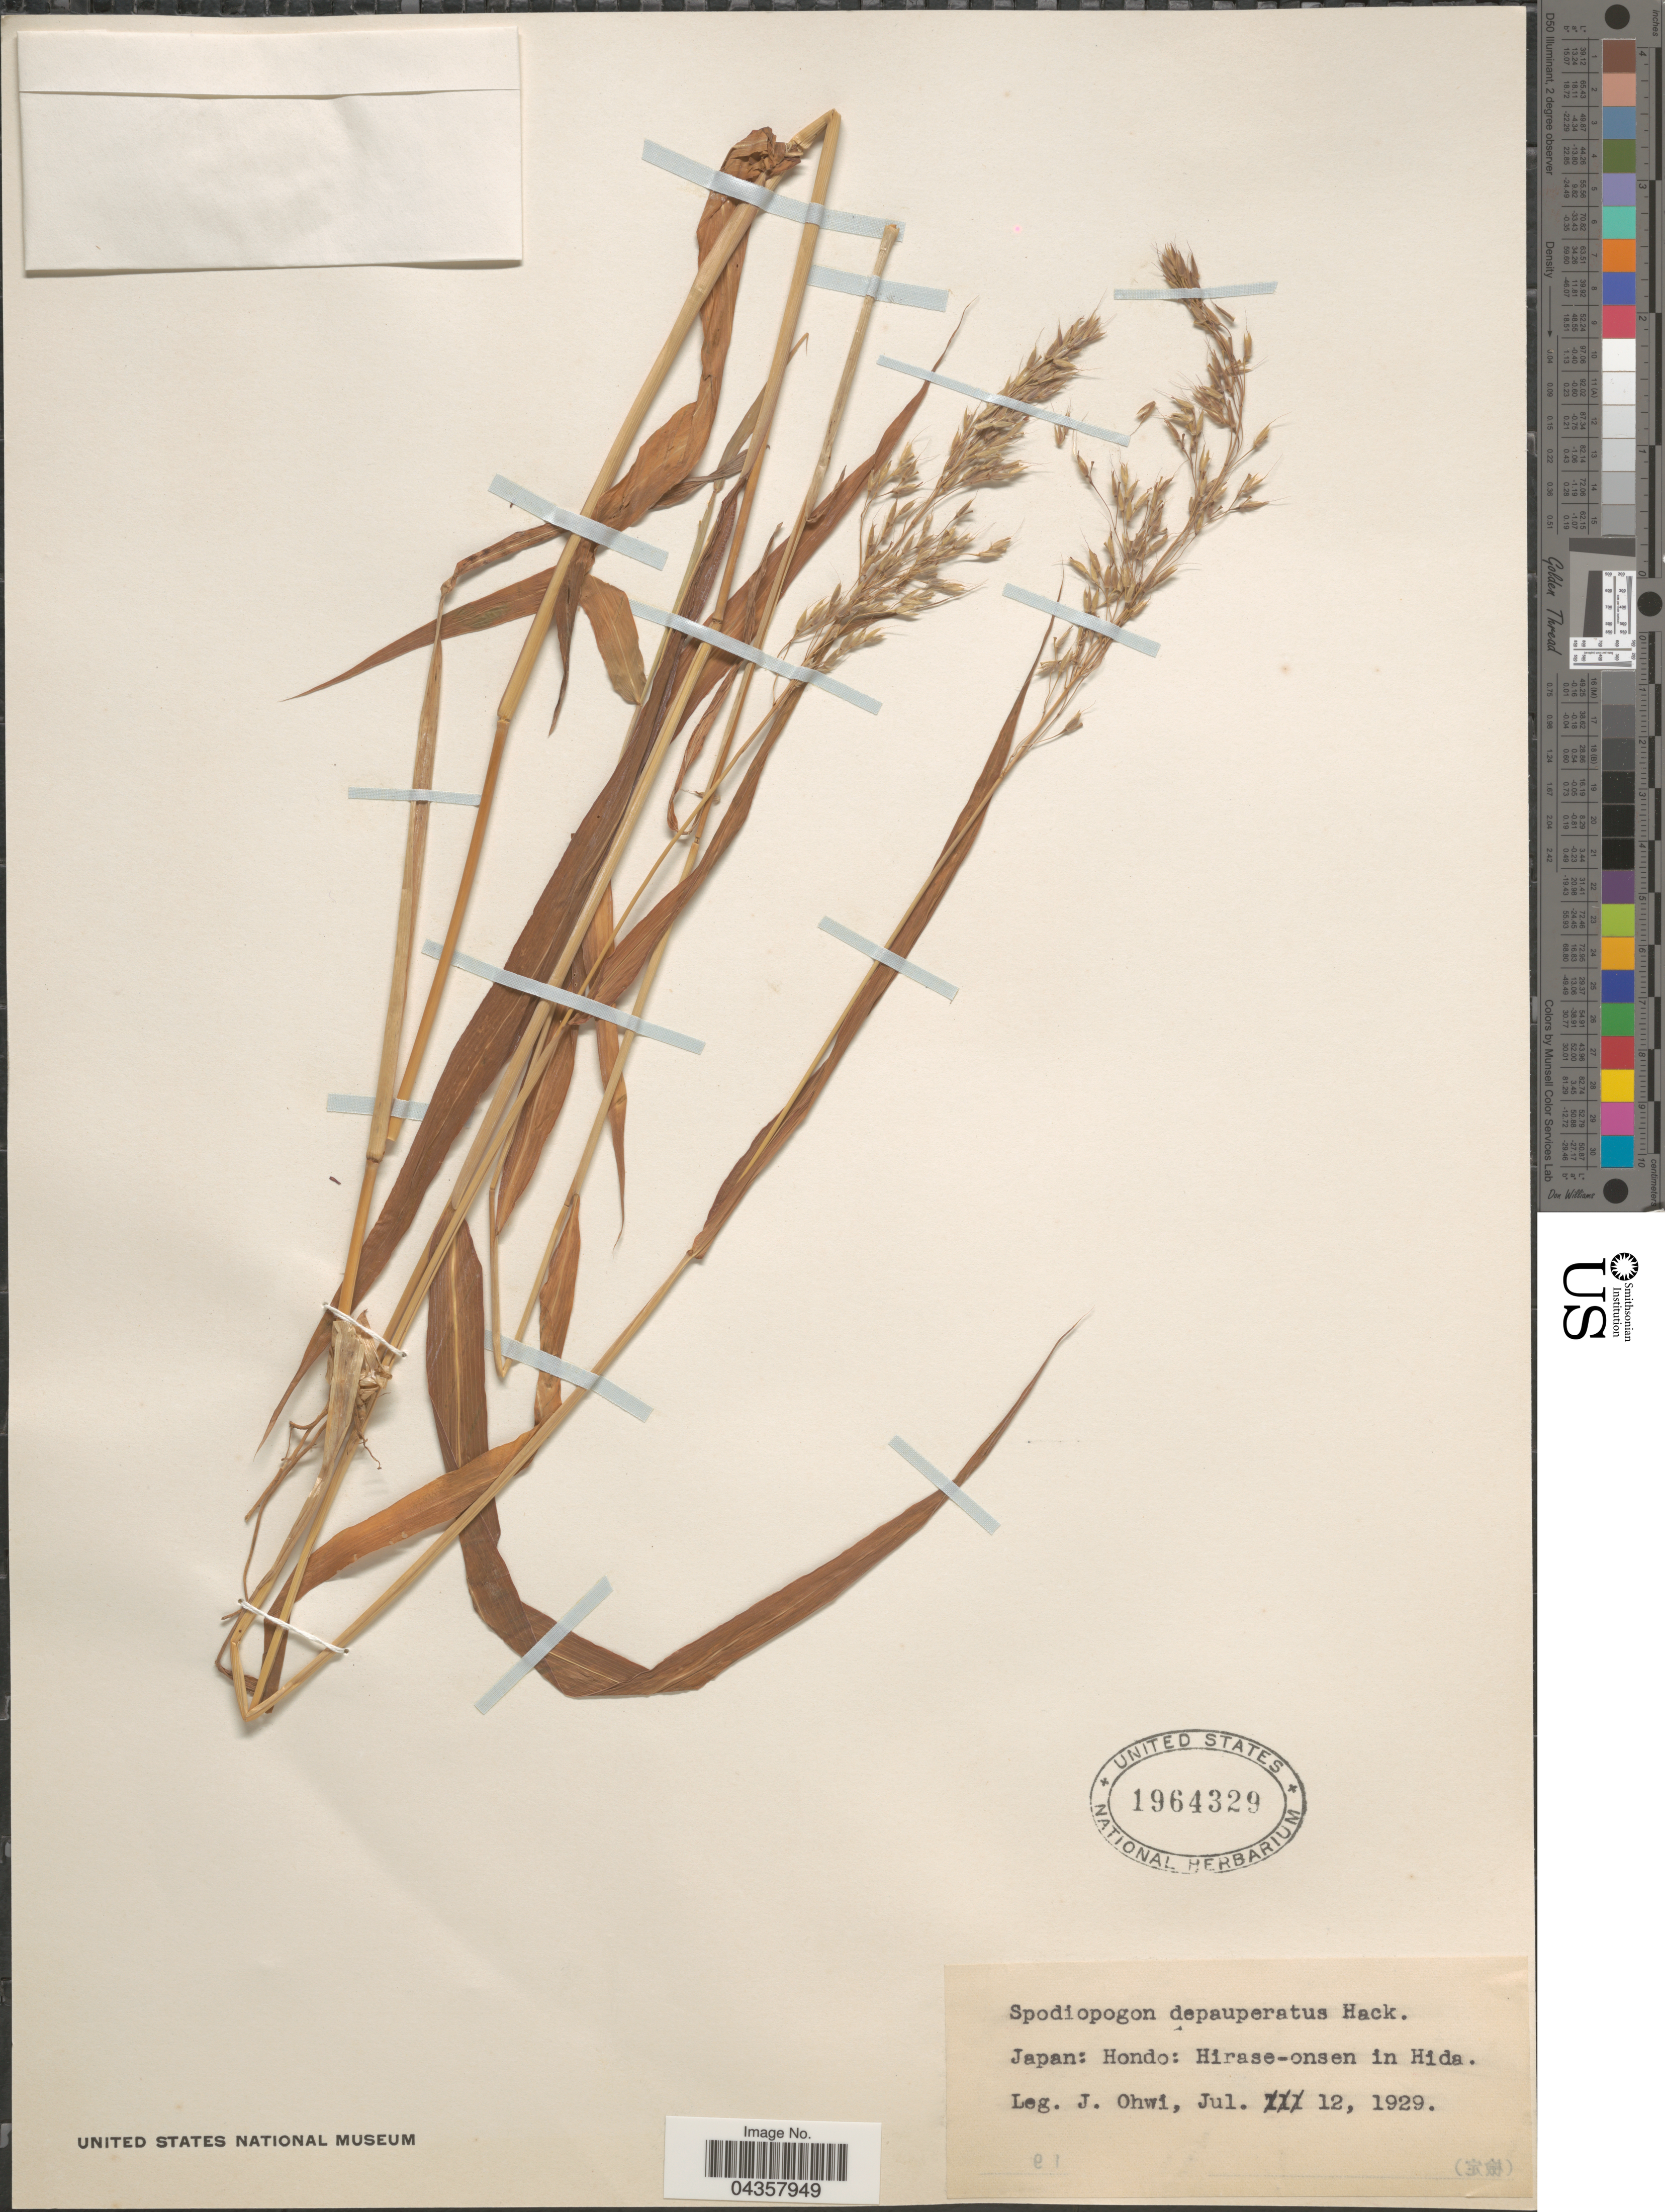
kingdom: Plantae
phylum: Tracheophyta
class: Liliopsida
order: Poales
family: Poaceae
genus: Spodiopogon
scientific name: Spodiopogon depauperatus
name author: Hack.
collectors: J. Ohwi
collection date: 1929-07-12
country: Japan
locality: Hondo: Hirase-onsen in Hida.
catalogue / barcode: US 1964329